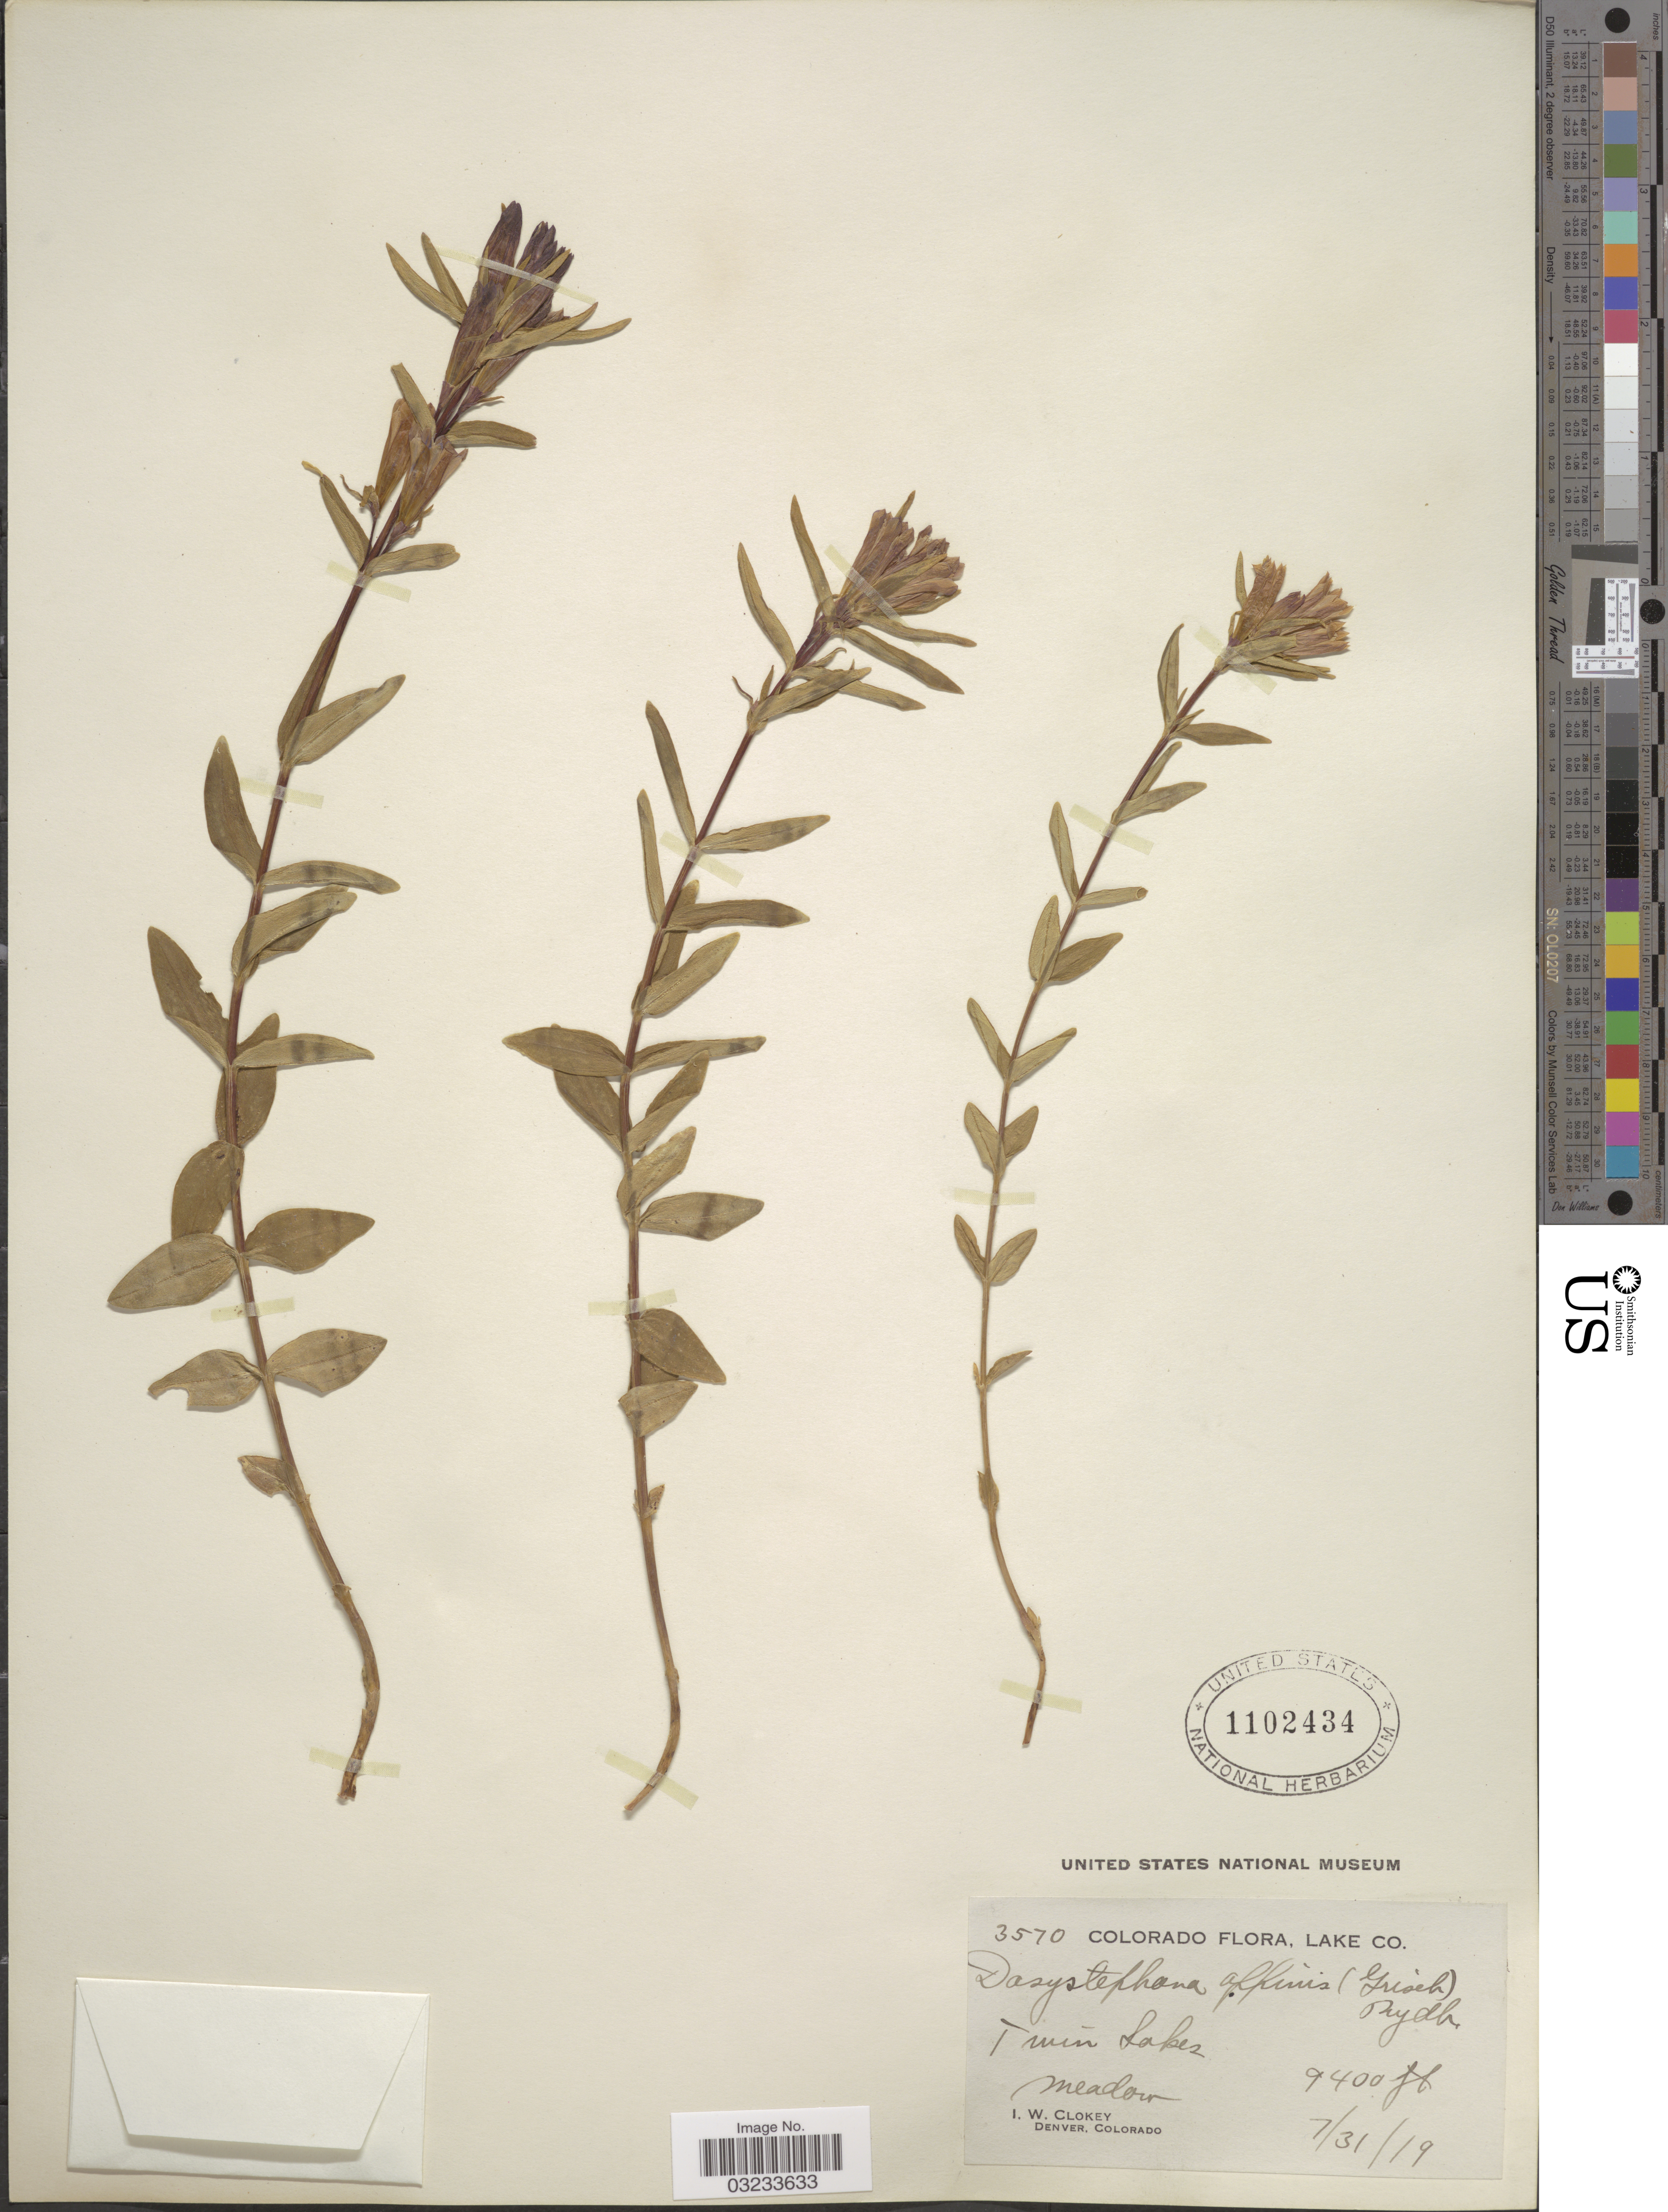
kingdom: Plantae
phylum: Tracheophyta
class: Magnoliopsida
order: Gentianales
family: Gentianaceae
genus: Gentiana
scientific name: Gentiana affinis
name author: Griseb.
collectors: I. W. Clokey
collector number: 3570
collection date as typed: Transcribed d/m/y: 31/7/19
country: United States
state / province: Colorado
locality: Lake Co. Twin Lakes. Meadow.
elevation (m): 2865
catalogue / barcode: US 1102434